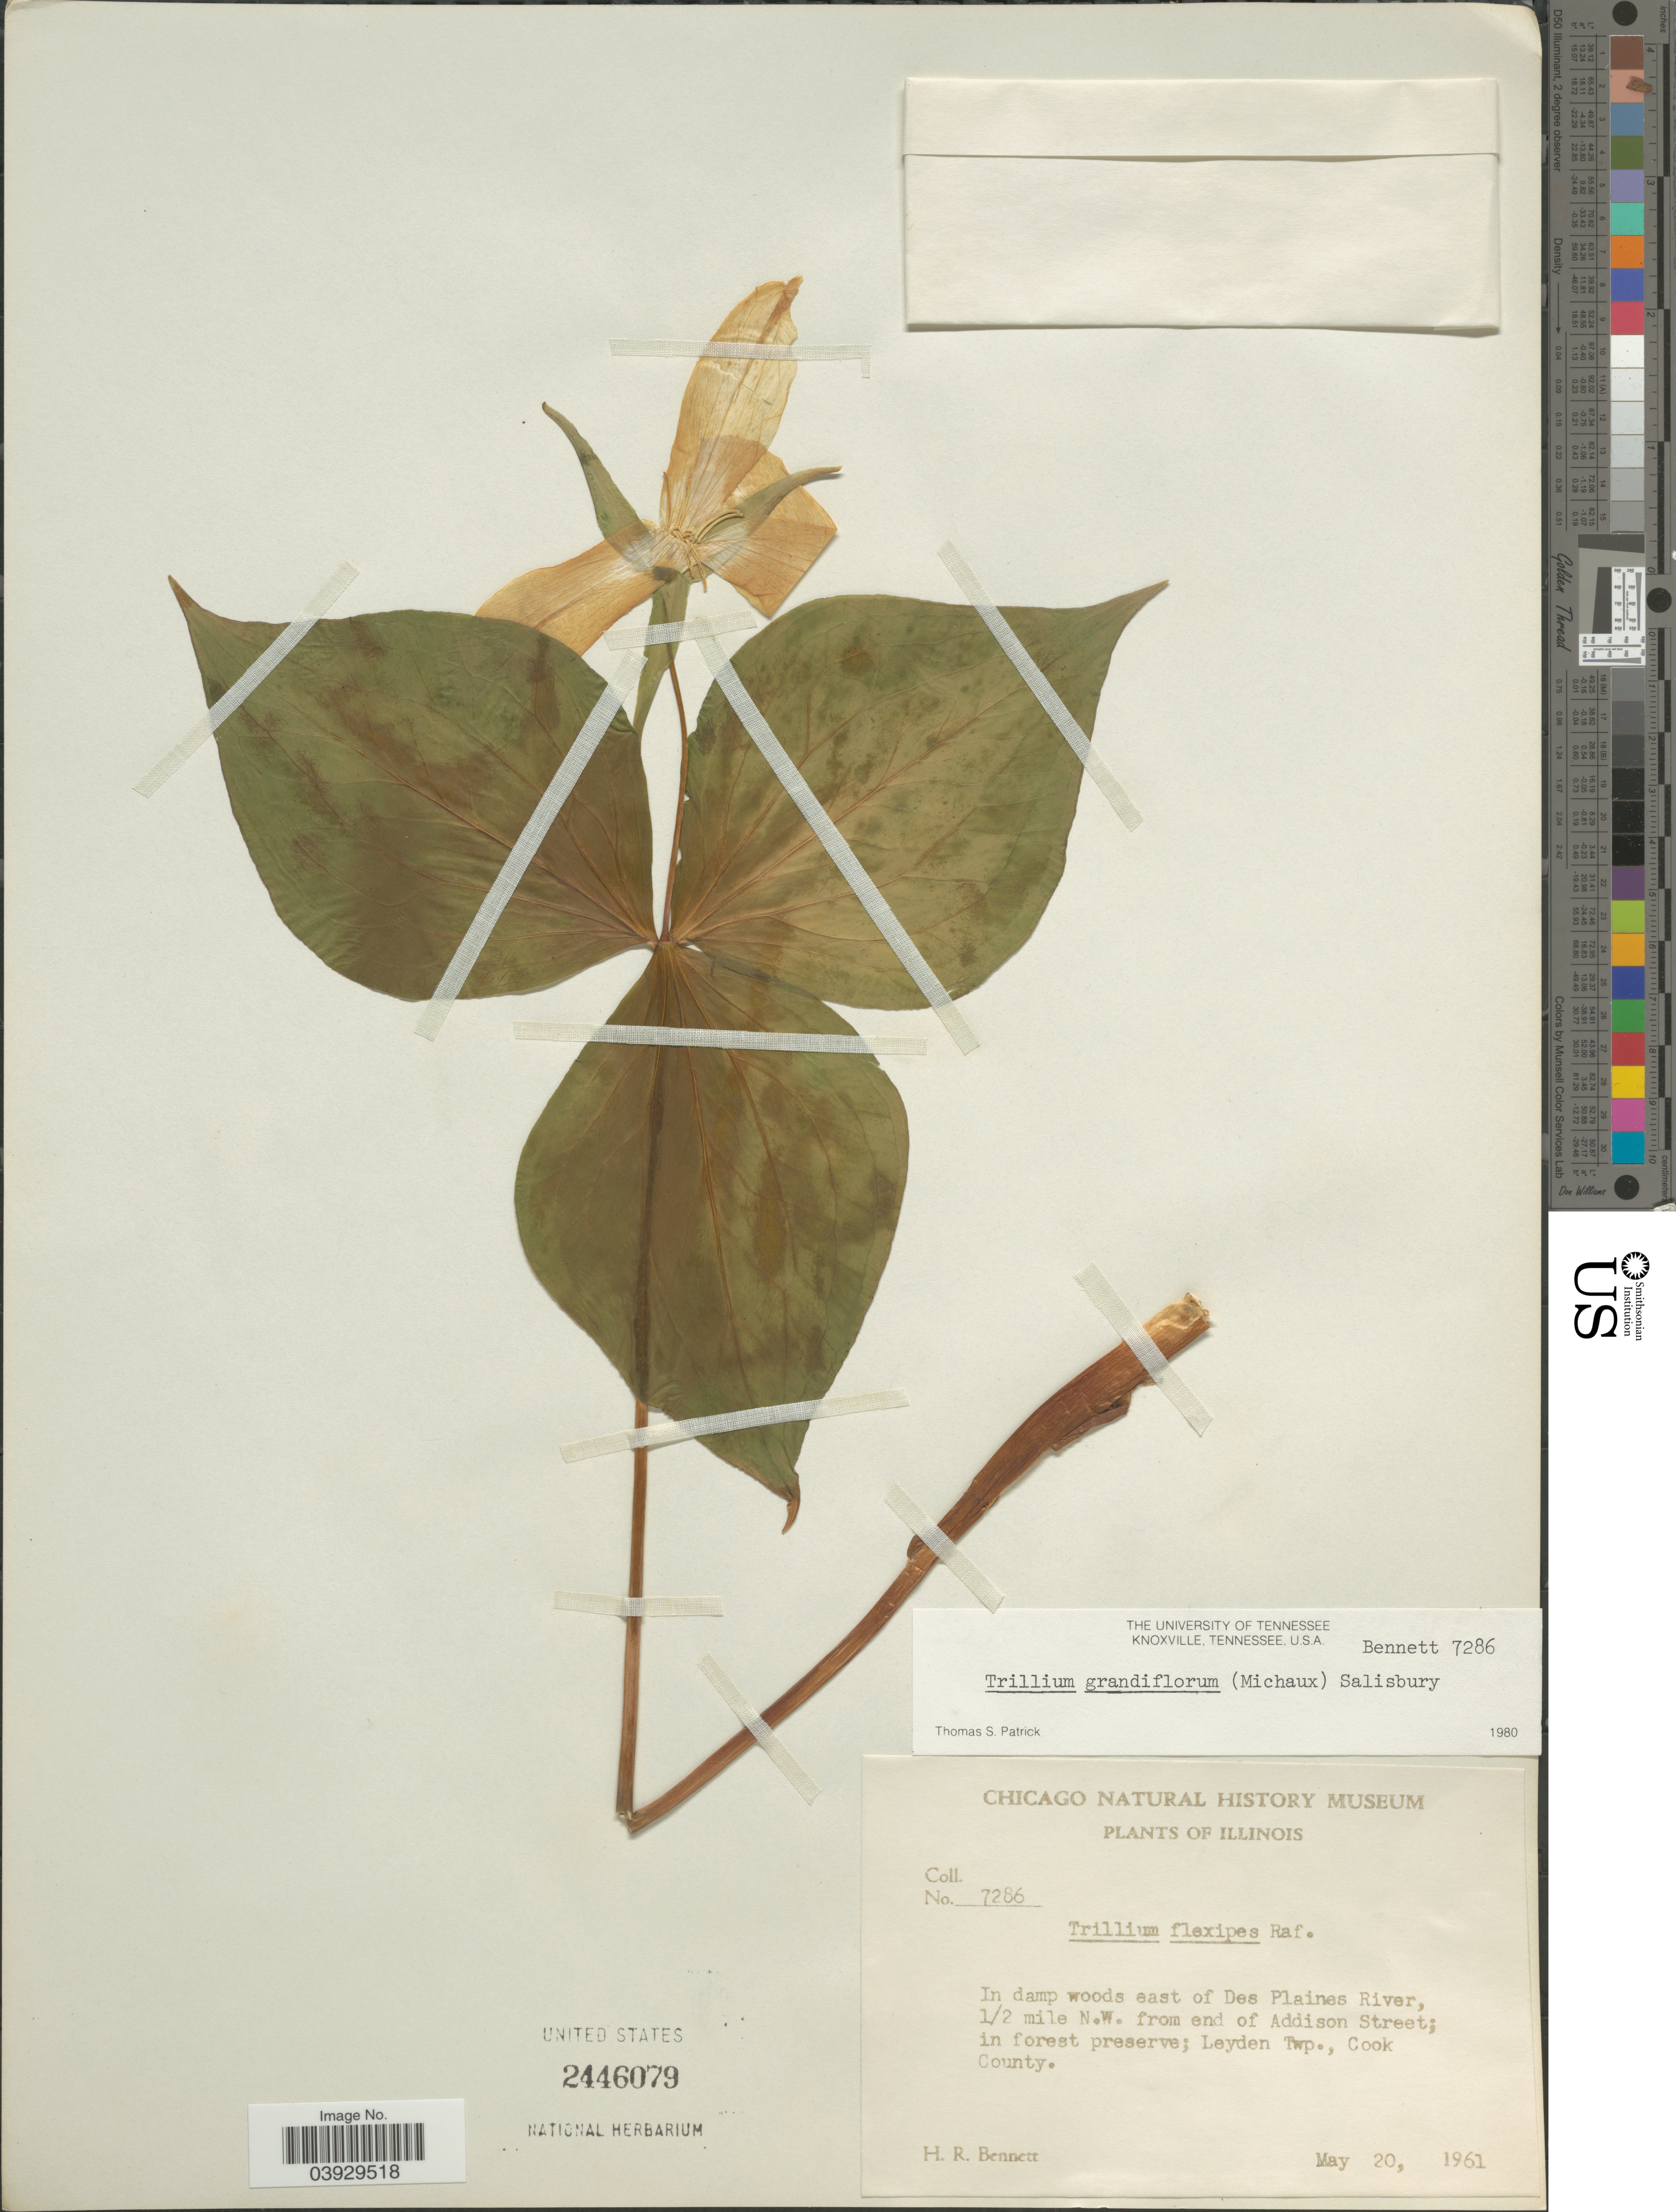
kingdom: Plantae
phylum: Tracheophyta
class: Liliopsida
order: Liliales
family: Melanthiaceae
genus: Trillium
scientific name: Trillium grandiflorum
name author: (Michx.) Salisb.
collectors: H. R. Bennett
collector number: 7286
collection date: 1961-05-20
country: United States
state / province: Illinois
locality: East of Des Plaines River, 1/2 mile N.W. from end of Addison Street; Leyden Twp., Cook County.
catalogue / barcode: US 2446079